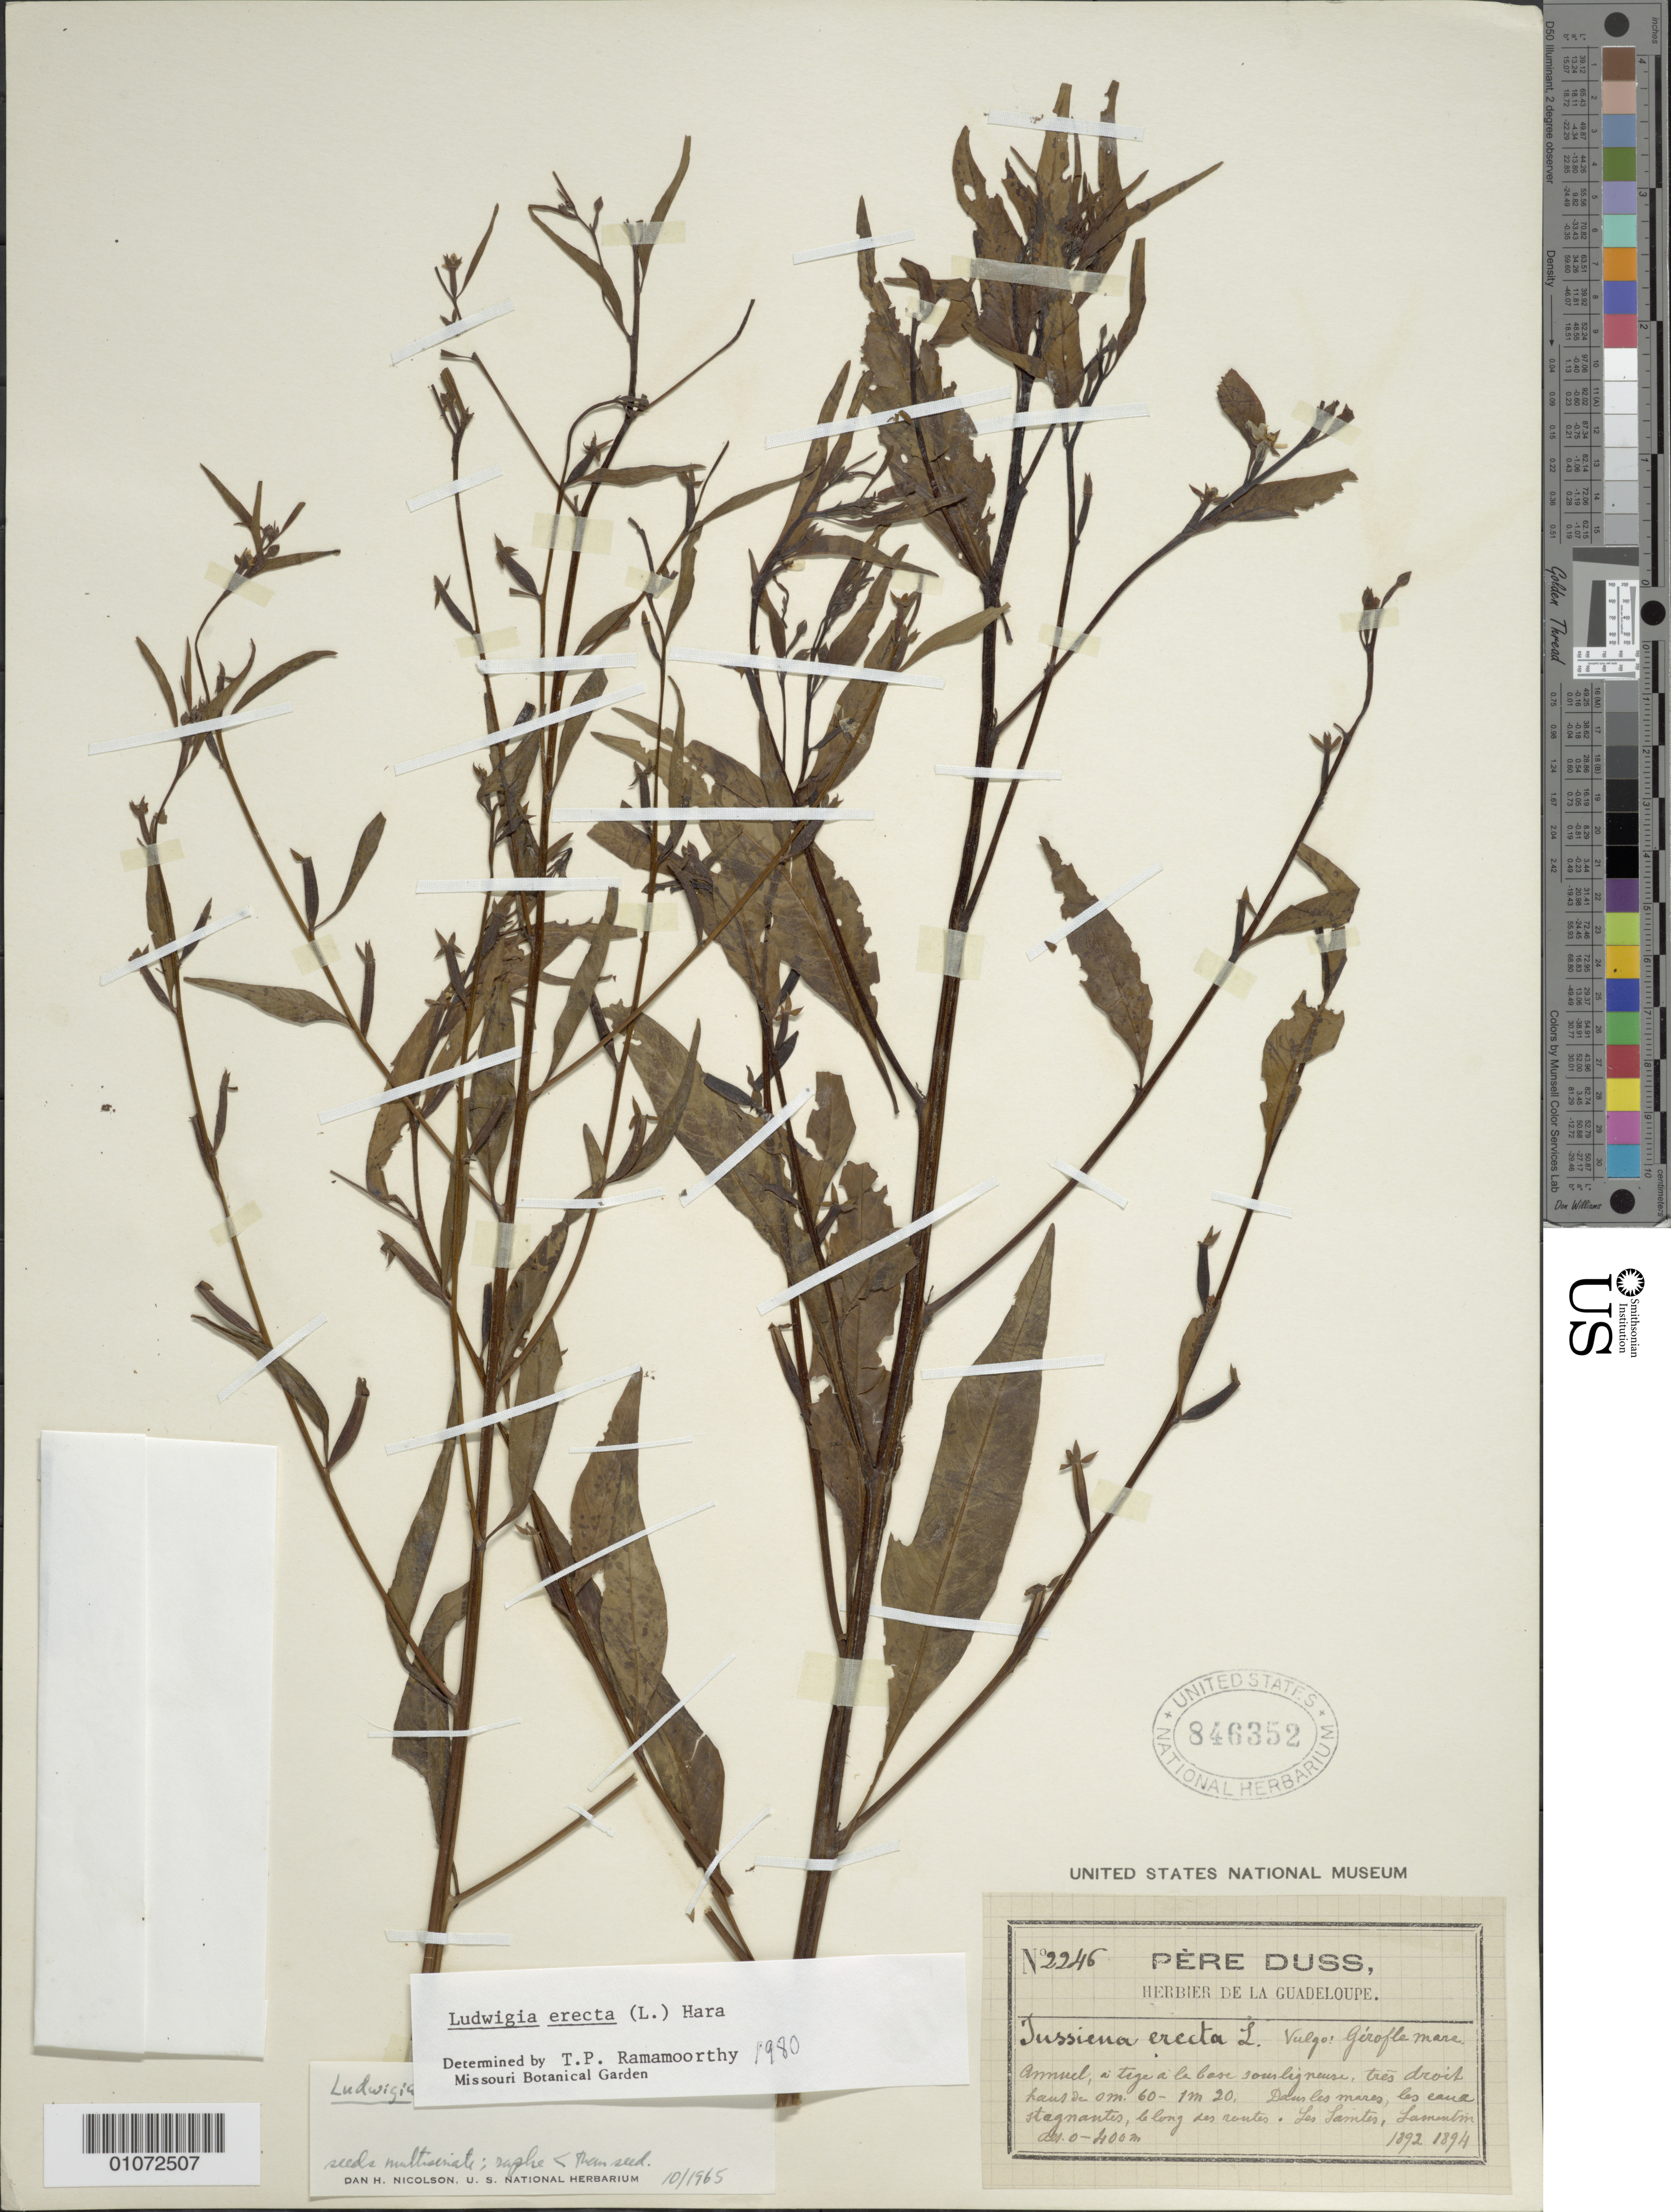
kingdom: Plantae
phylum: Tracheophyta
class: Magnoliopsida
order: Myrtales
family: Onagraceae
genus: Ludwigia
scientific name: Ludwigia erecta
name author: (L.) H. Hara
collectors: Père Duss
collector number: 2246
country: Guadeloupe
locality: In stagnant pools along the roads, Les Laimtes, Lamentin.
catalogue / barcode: US 846352